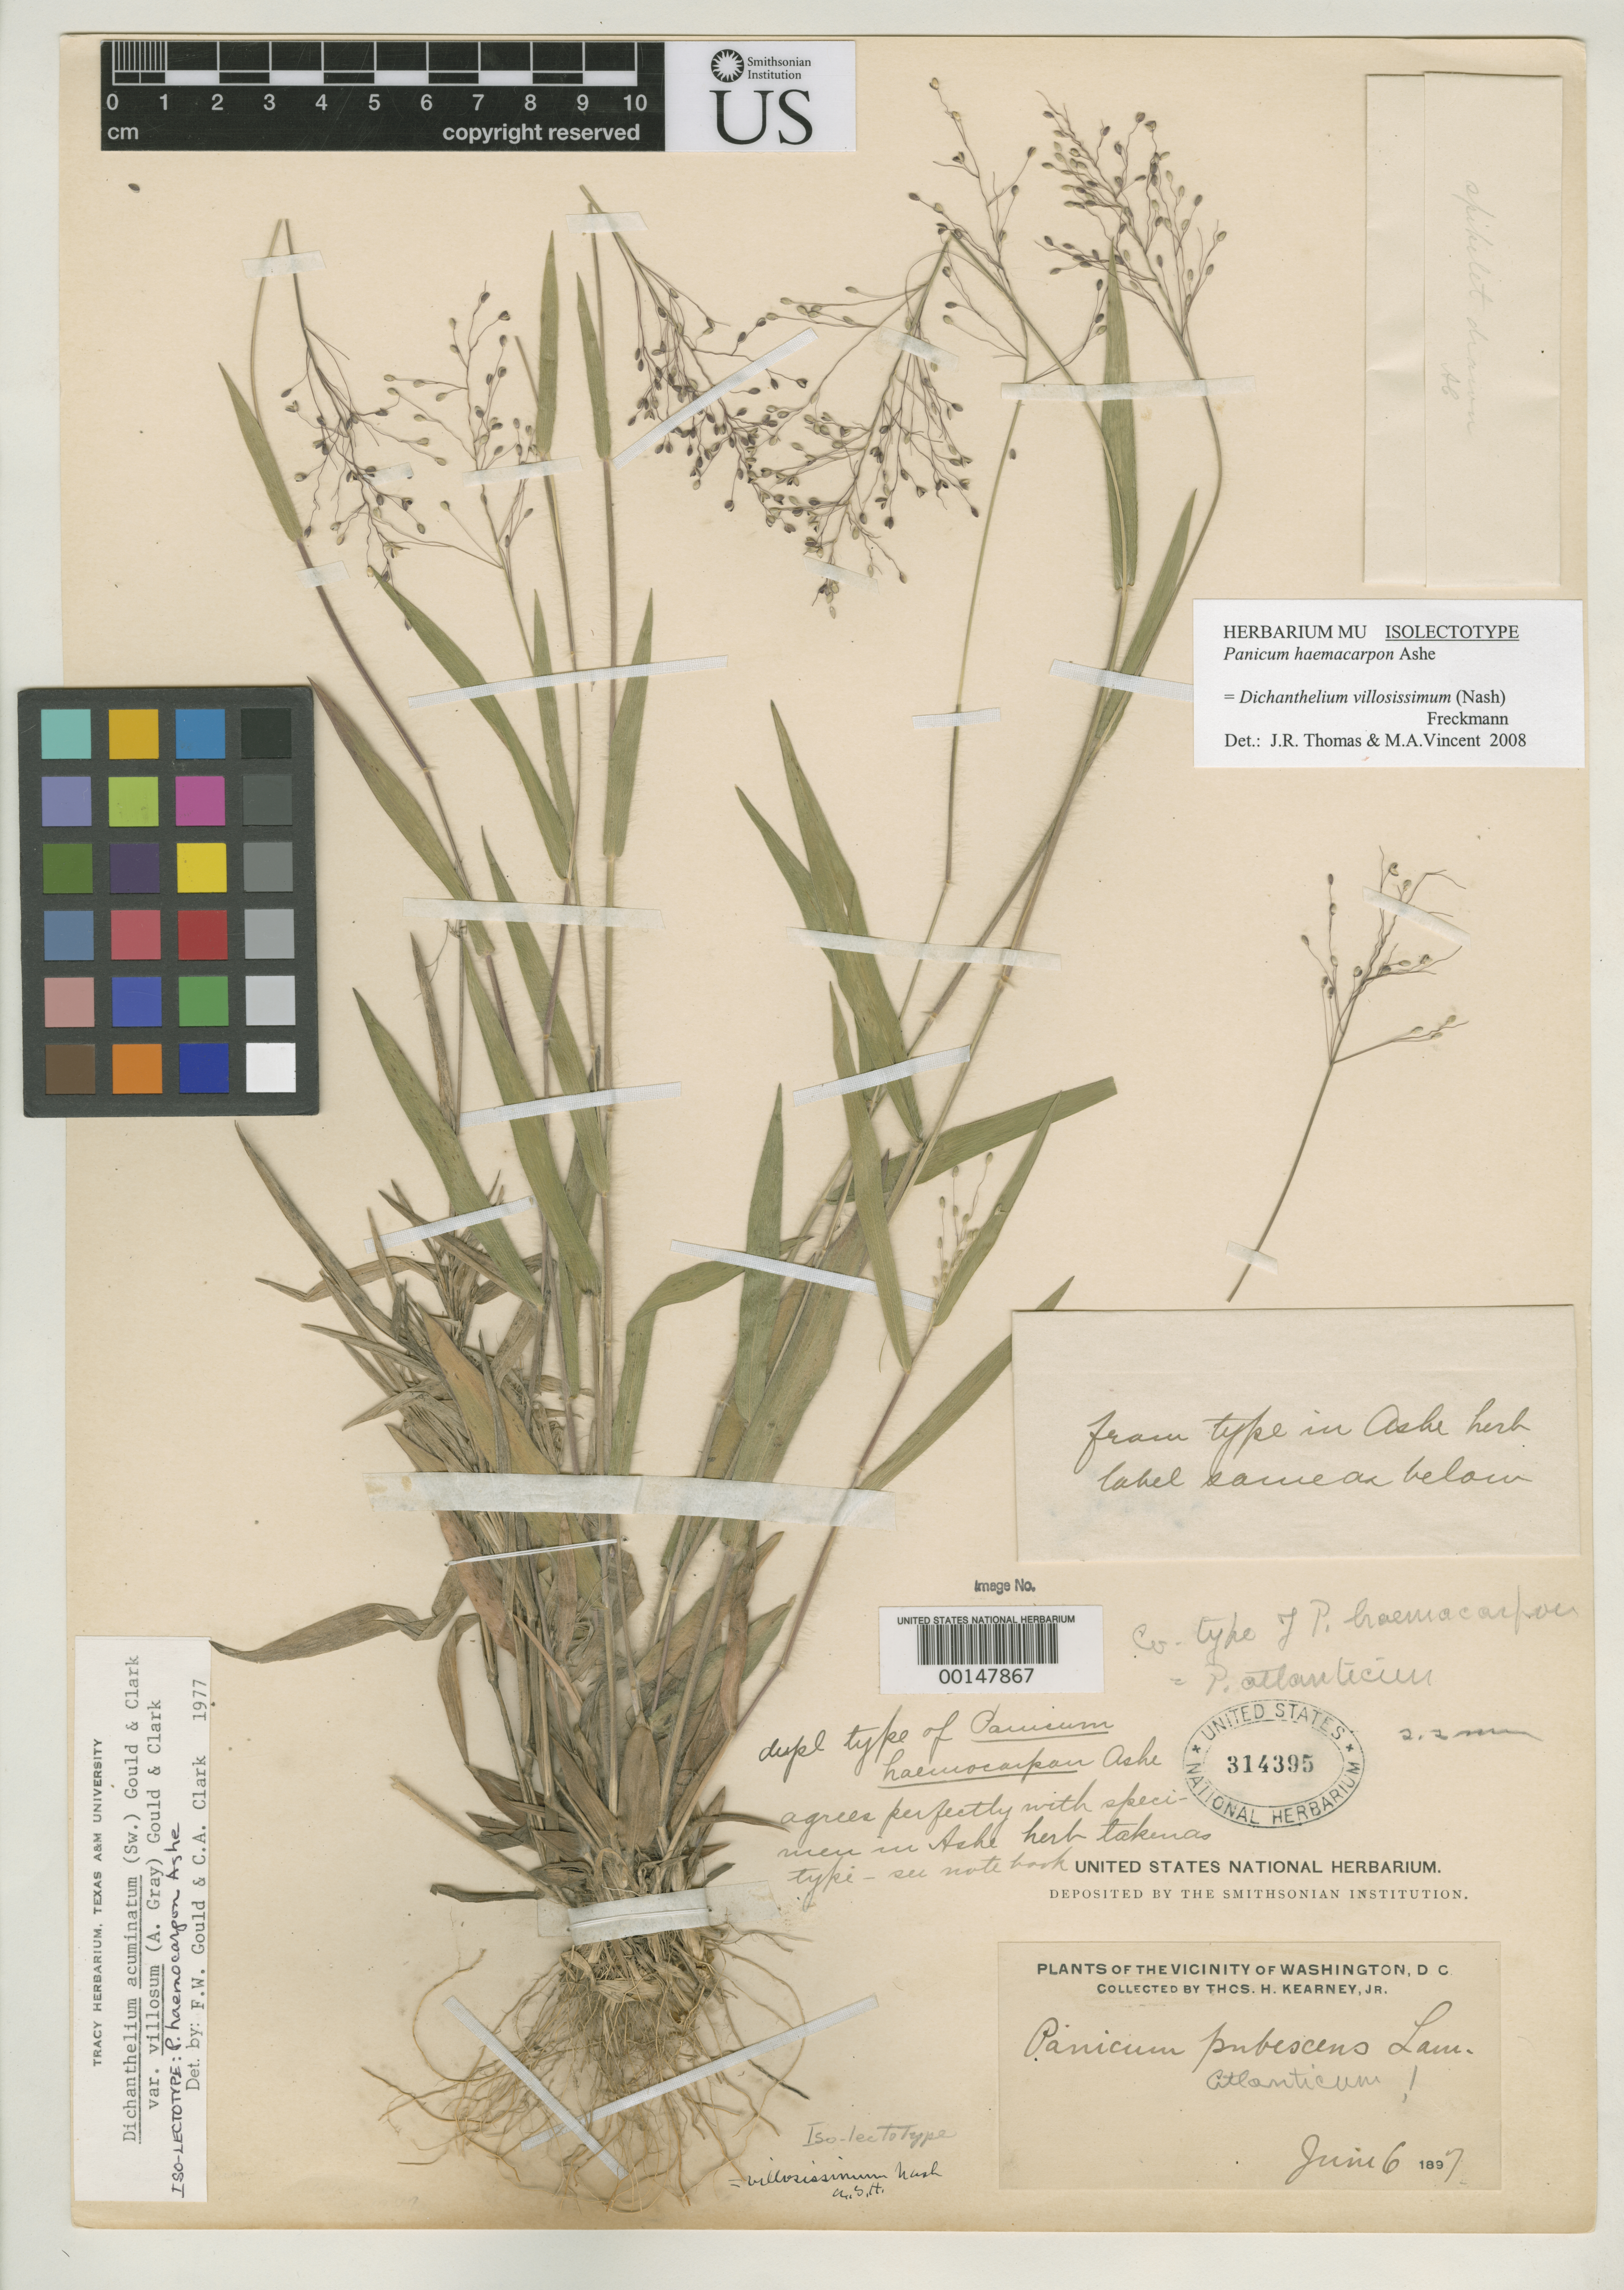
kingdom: Plantae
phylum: Tracheophyta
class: Liliopsida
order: Poales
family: Poaceae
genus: Panicum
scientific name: Panicum haemacarpon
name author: Ashe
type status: Isolectotype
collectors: T. H. Kearney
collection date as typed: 06 Jun 1897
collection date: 1897-06-06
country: United States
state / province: District of Columbia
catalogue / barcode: US 314395